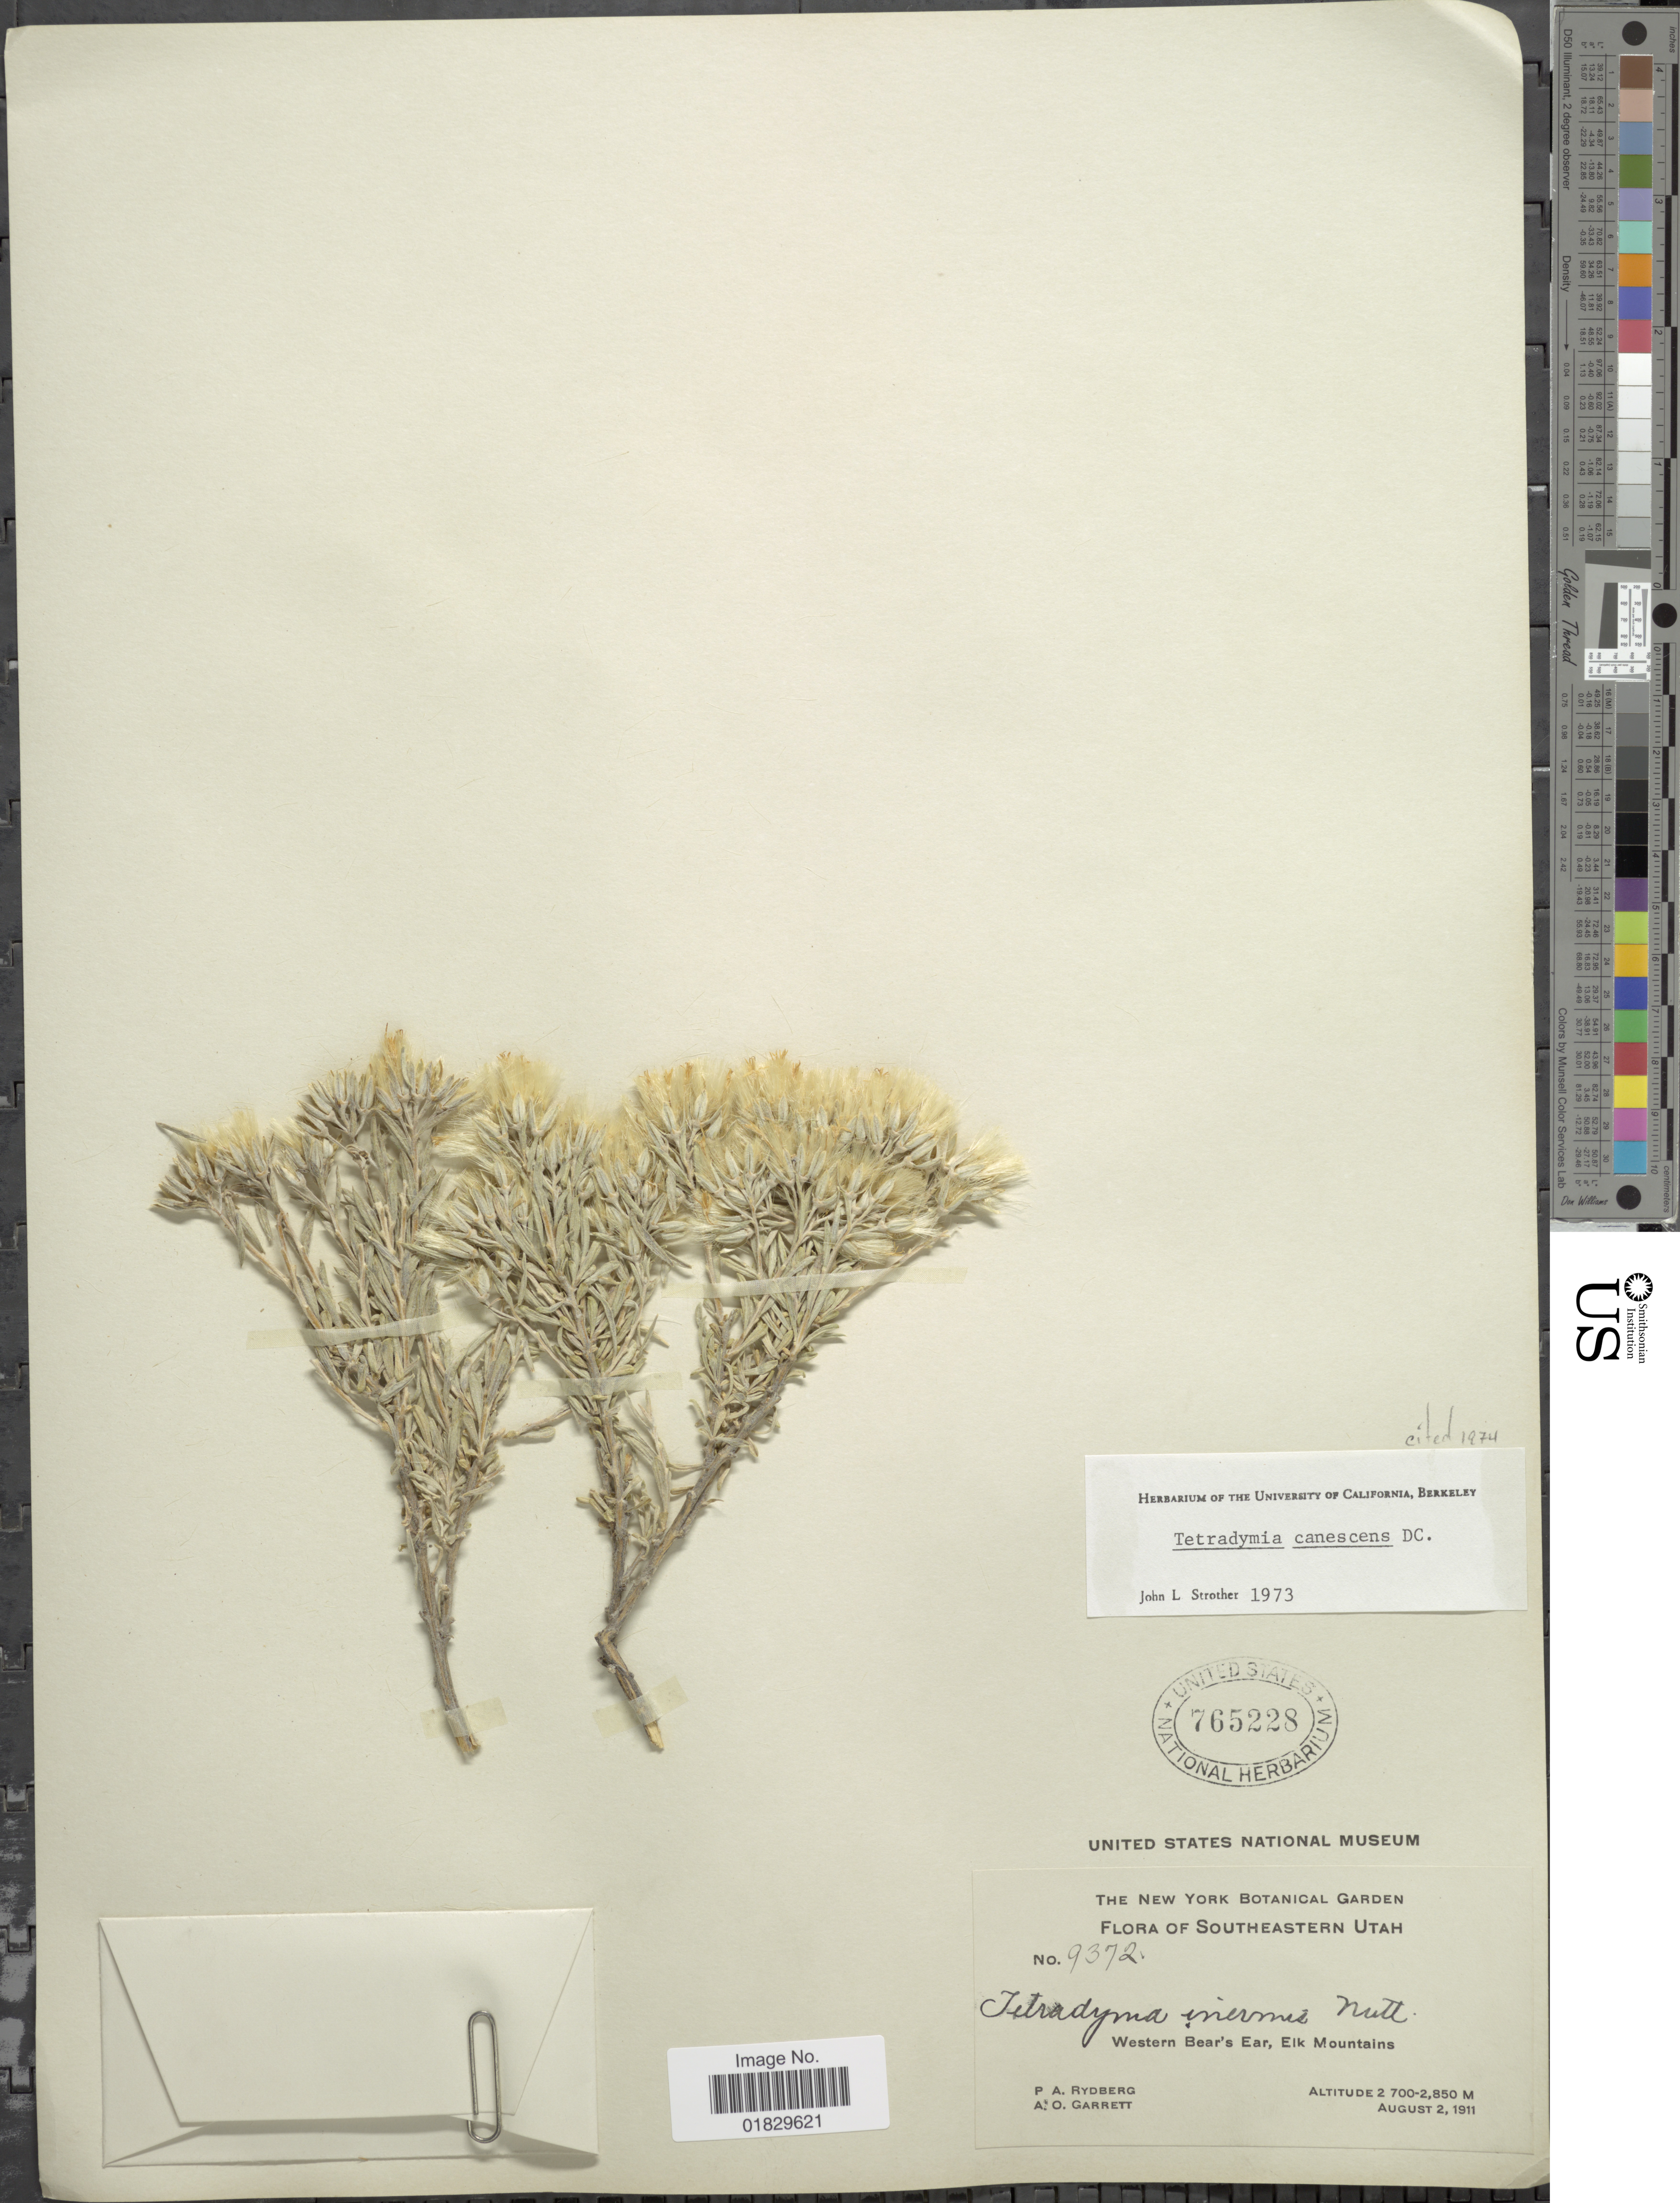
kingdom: Plantae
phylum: Tracheophyta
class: Magnoliopsida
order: Asterales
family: Asteraceae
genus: Tetradymia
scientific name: Tetradymia canescens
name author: DC.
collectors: P. A. Rydberg & A. O. Garrett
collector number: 9372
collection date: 1911-08-02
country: United States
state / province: Utah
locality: Southeastern Utah. Western Bear's Ear, Elk Mountains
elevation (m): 2700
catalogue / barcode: US 765228